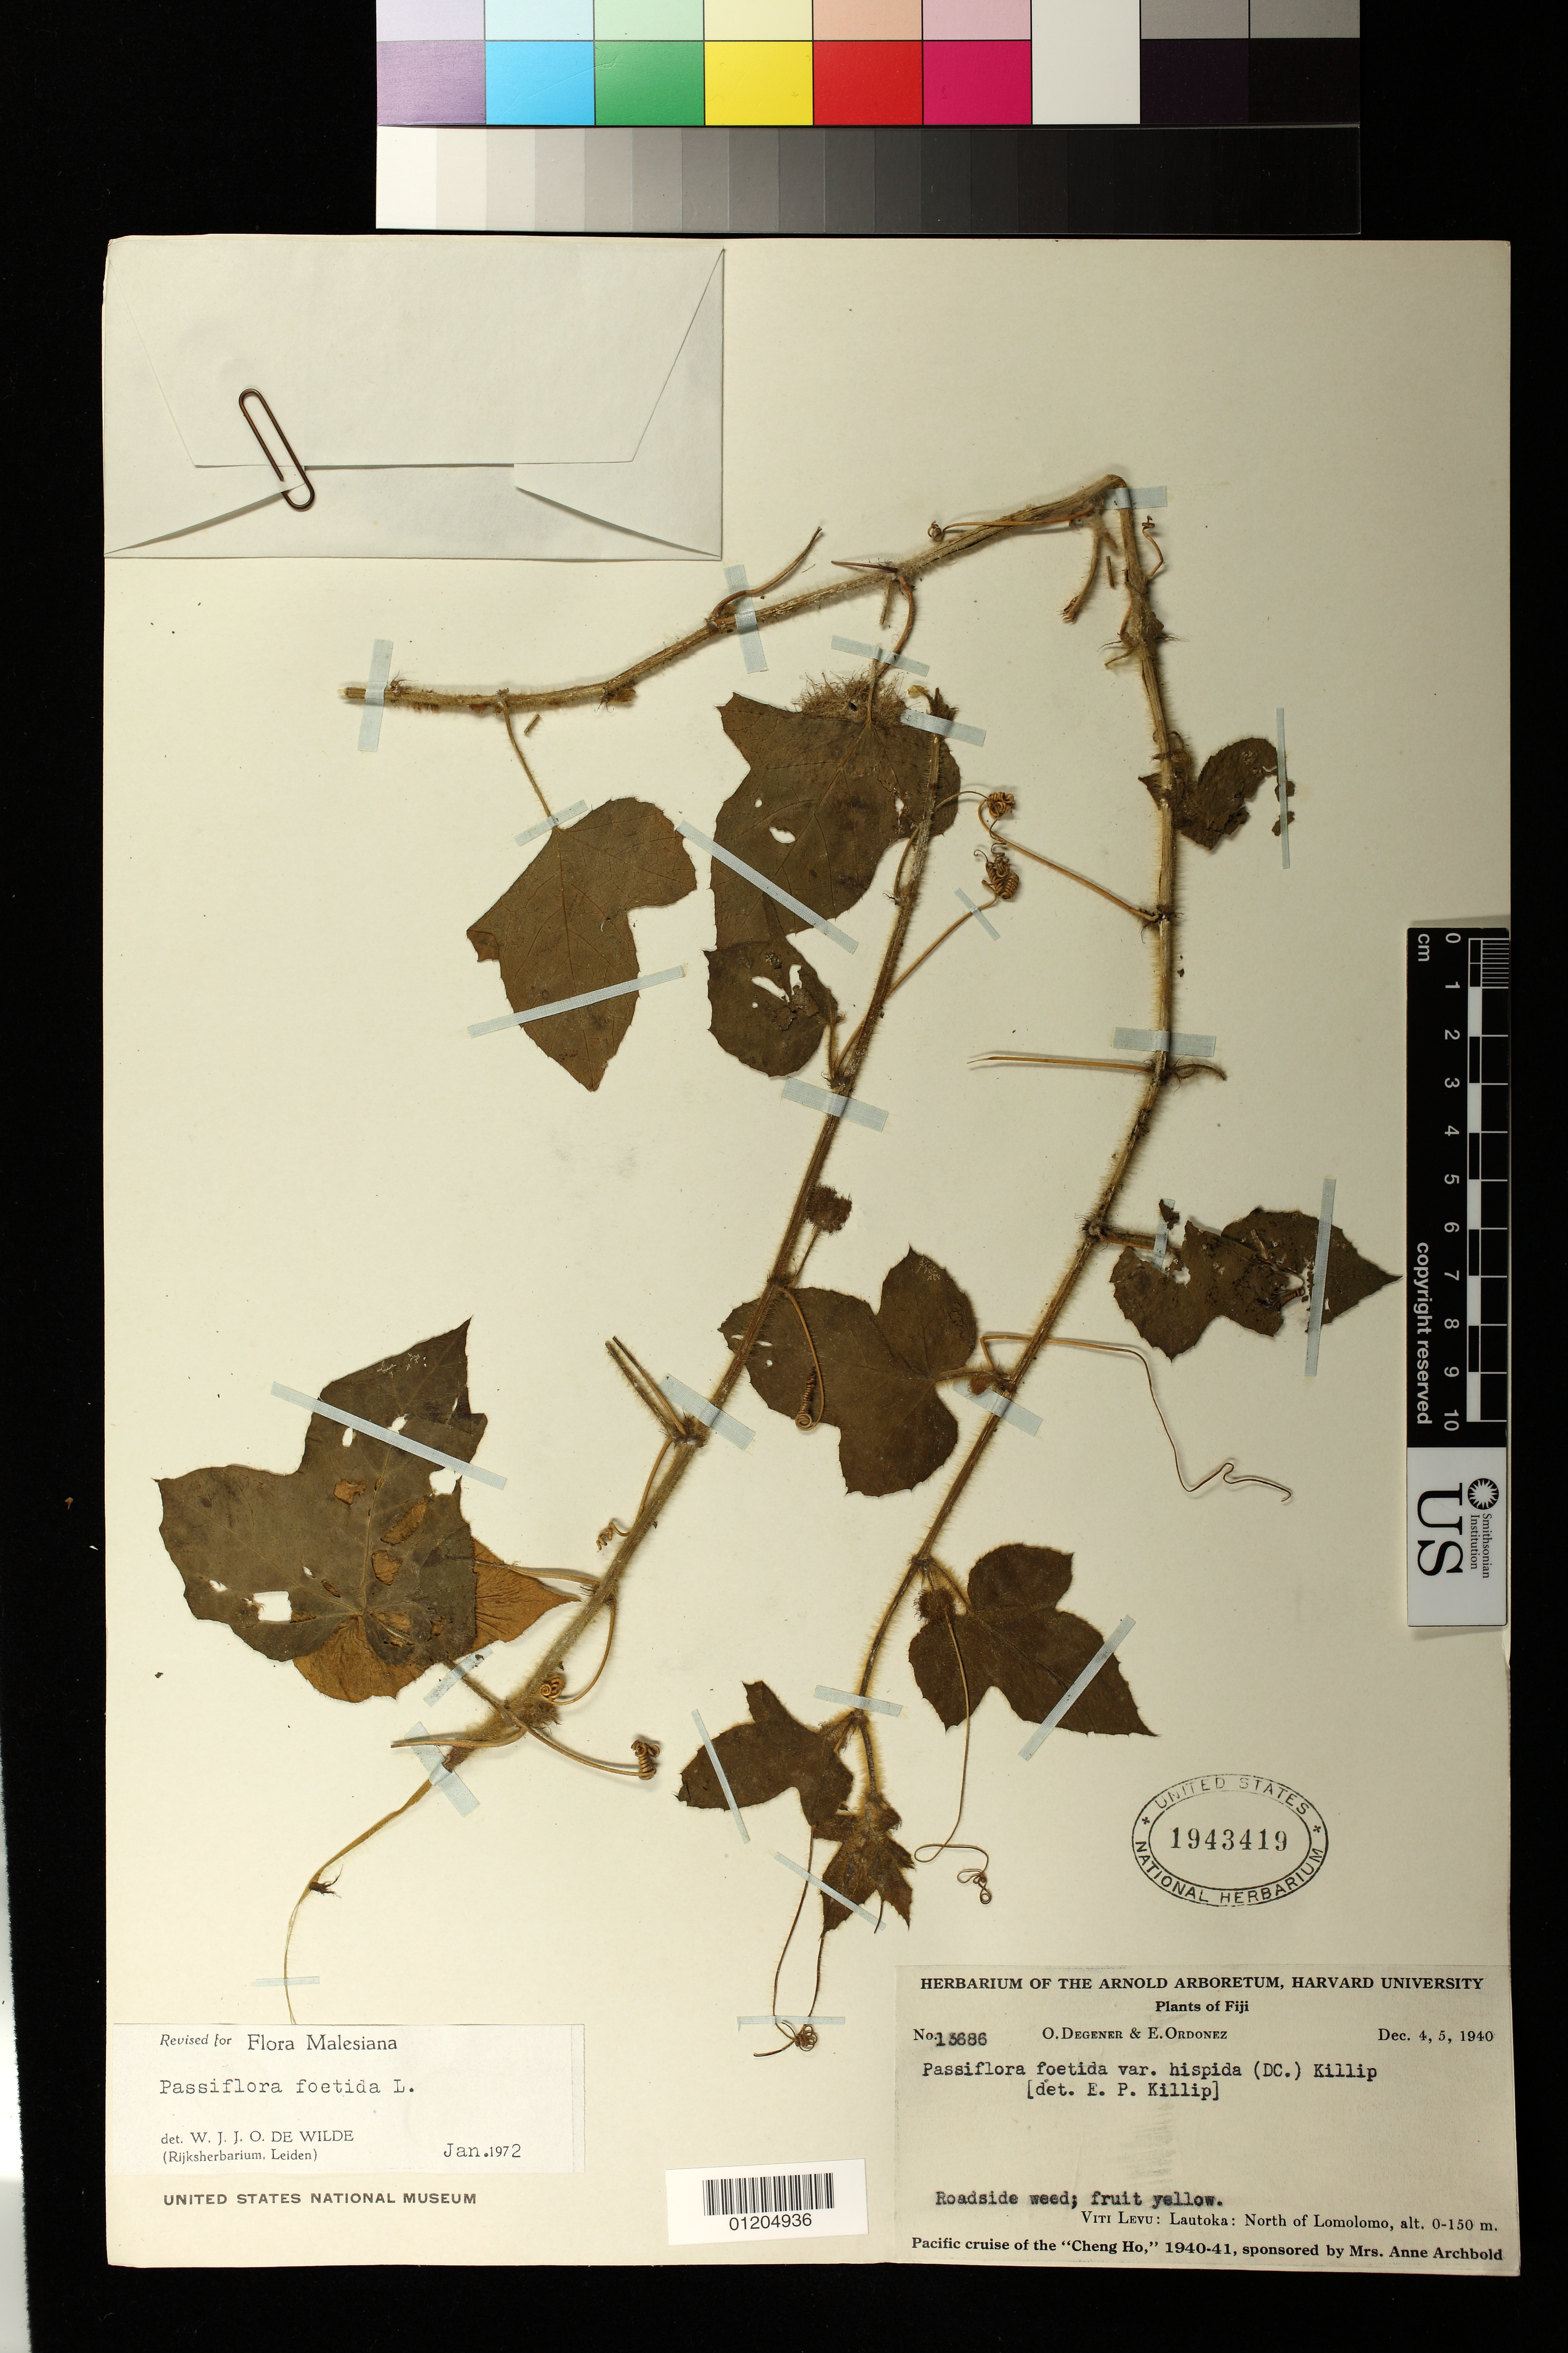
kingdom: Plantae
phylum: Tracheophyta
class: Magnoliopsida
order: Malpighiales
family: Passifloraceae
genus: Passiflora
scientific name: Passiflora foetida var. hispida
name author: (DC. ex Triana & Planch.) Killip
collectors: O. Degener & E. Ordonez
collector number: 13686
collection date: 1940-12-04,1940-12-05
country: Fiji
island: Viti Levu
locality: Lautoka: North of Lomolomo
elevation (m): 0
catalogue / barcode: US 1943419